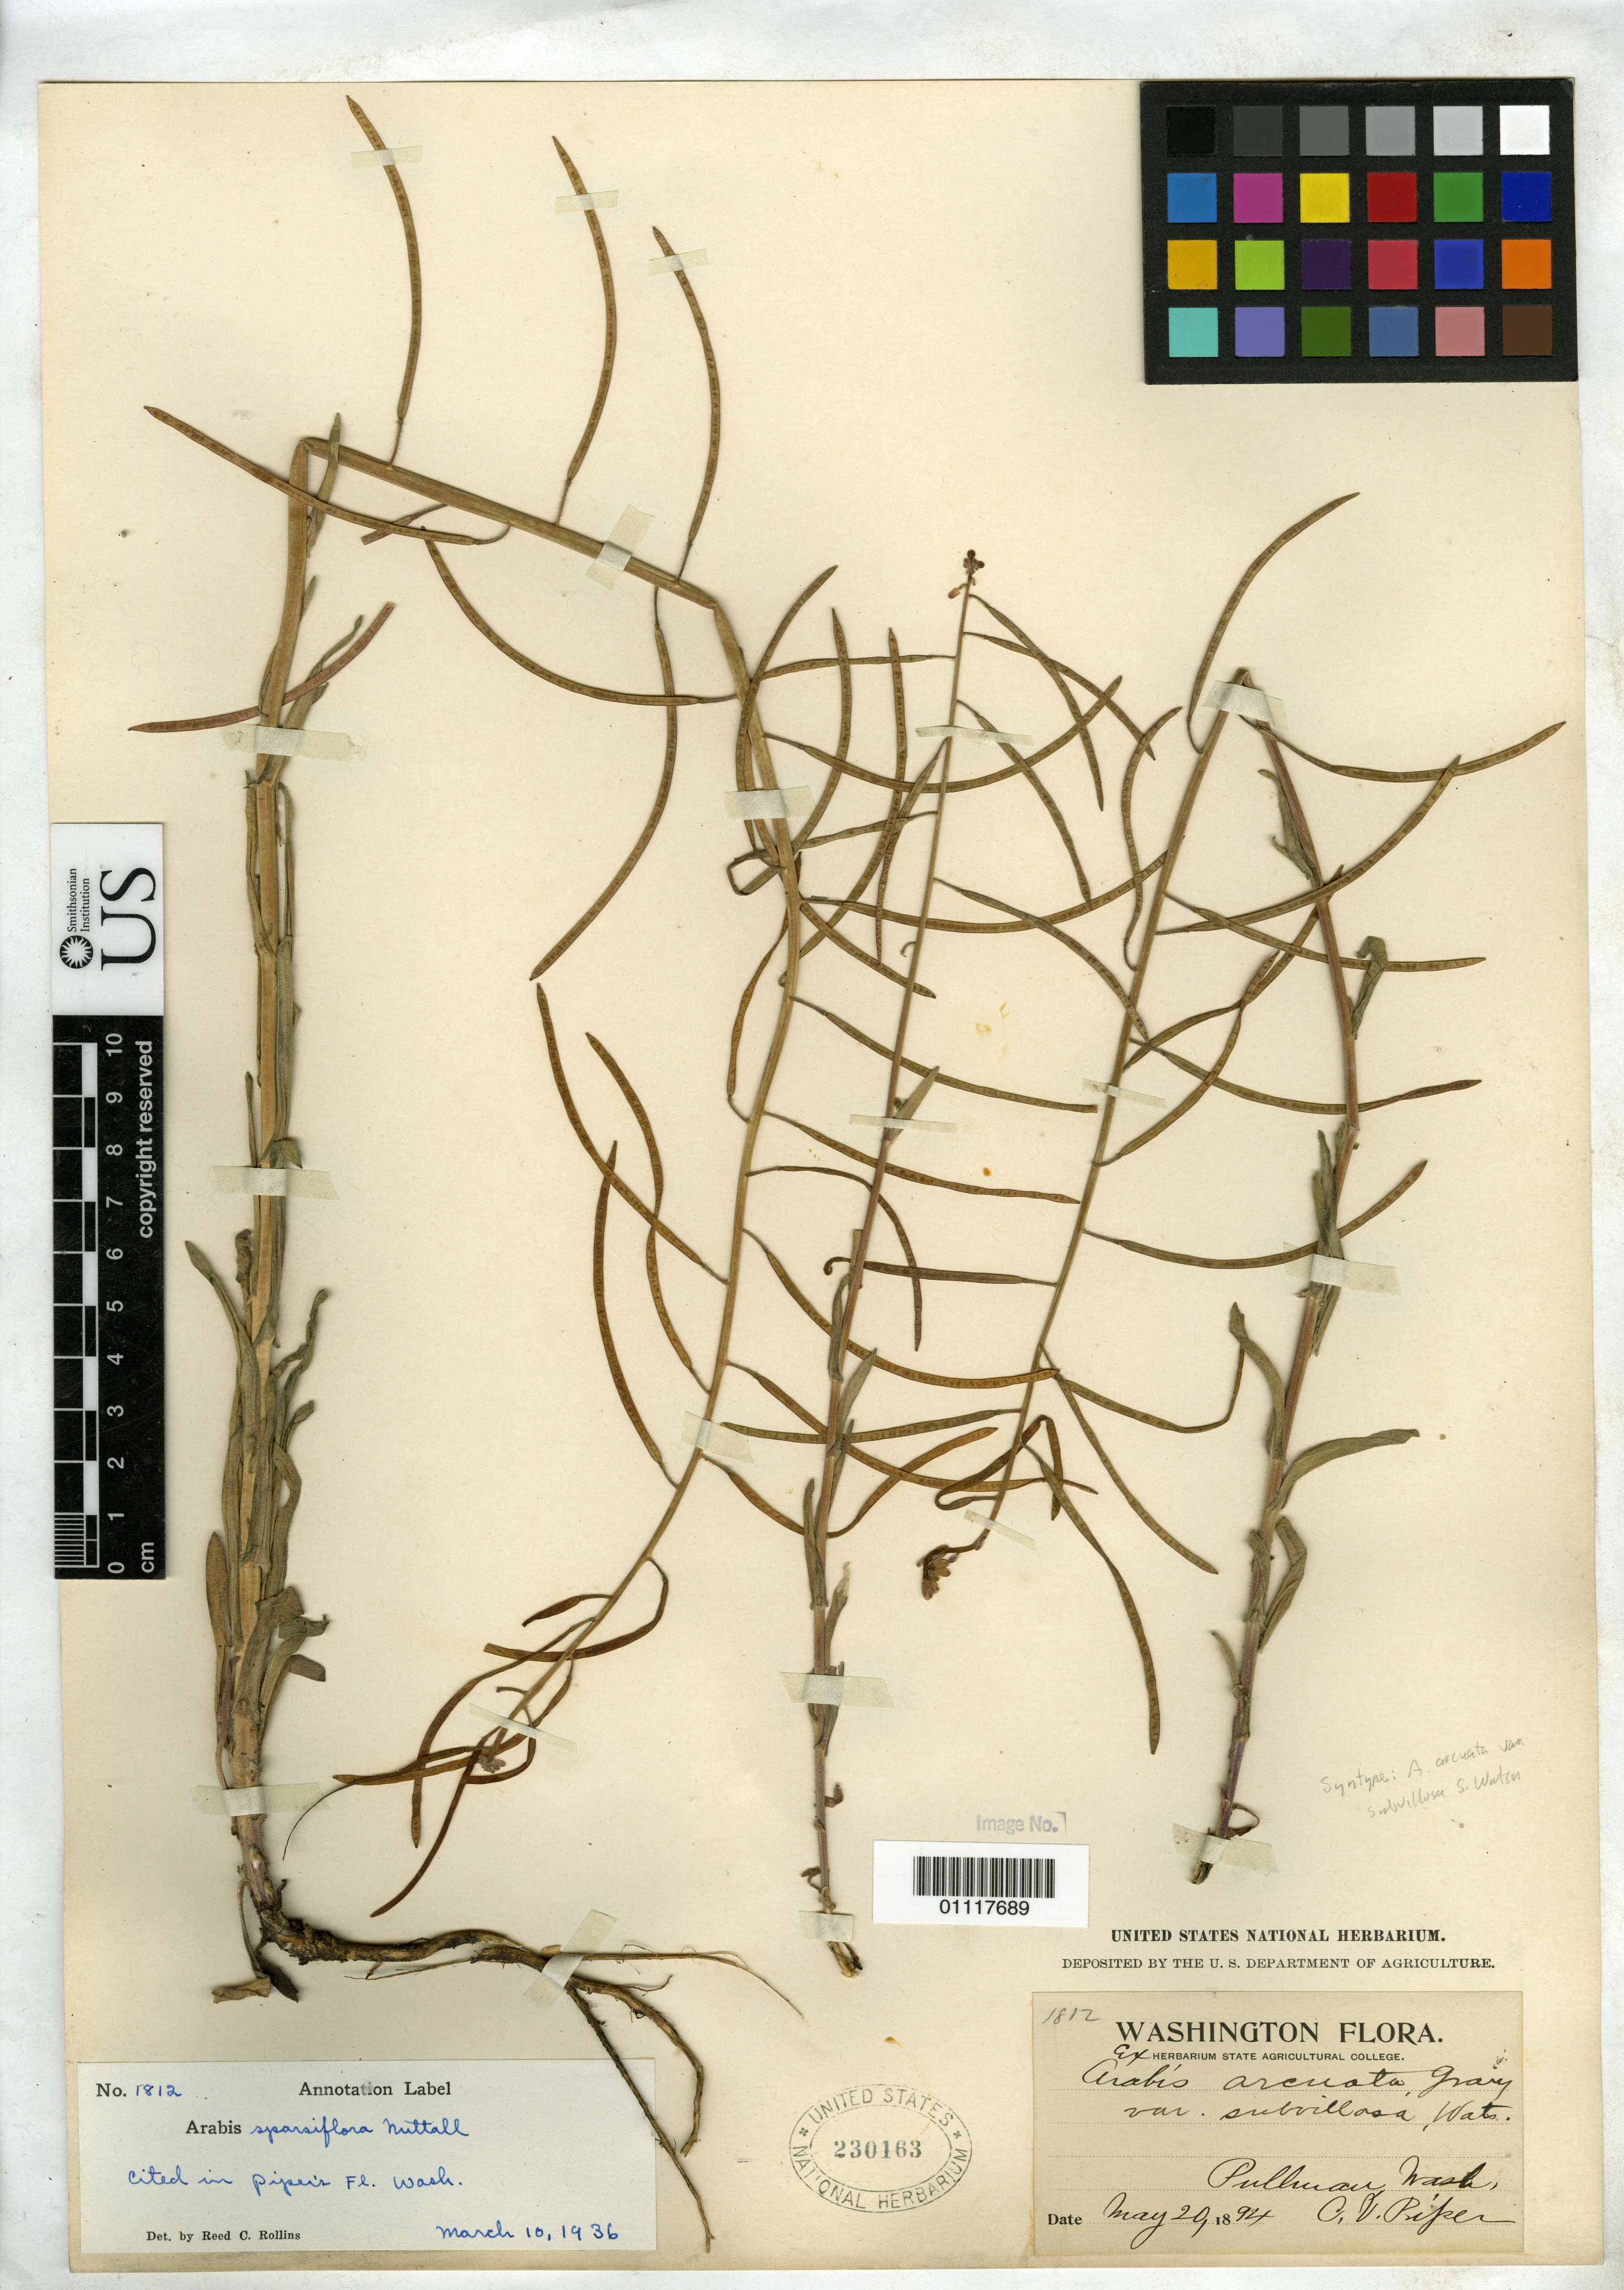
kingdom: Plantae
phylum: Tracheophyta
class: Magnoliopsida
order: Brassicales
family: Brassicaceae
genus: Arabis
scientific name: Arabis arcuata var. subvillosa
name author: S. Watson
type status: Syntype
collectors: C. V. Piper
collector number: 1812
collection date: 1894-05-20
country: United States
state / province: Washington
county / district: Whitman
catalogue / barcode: US 230163